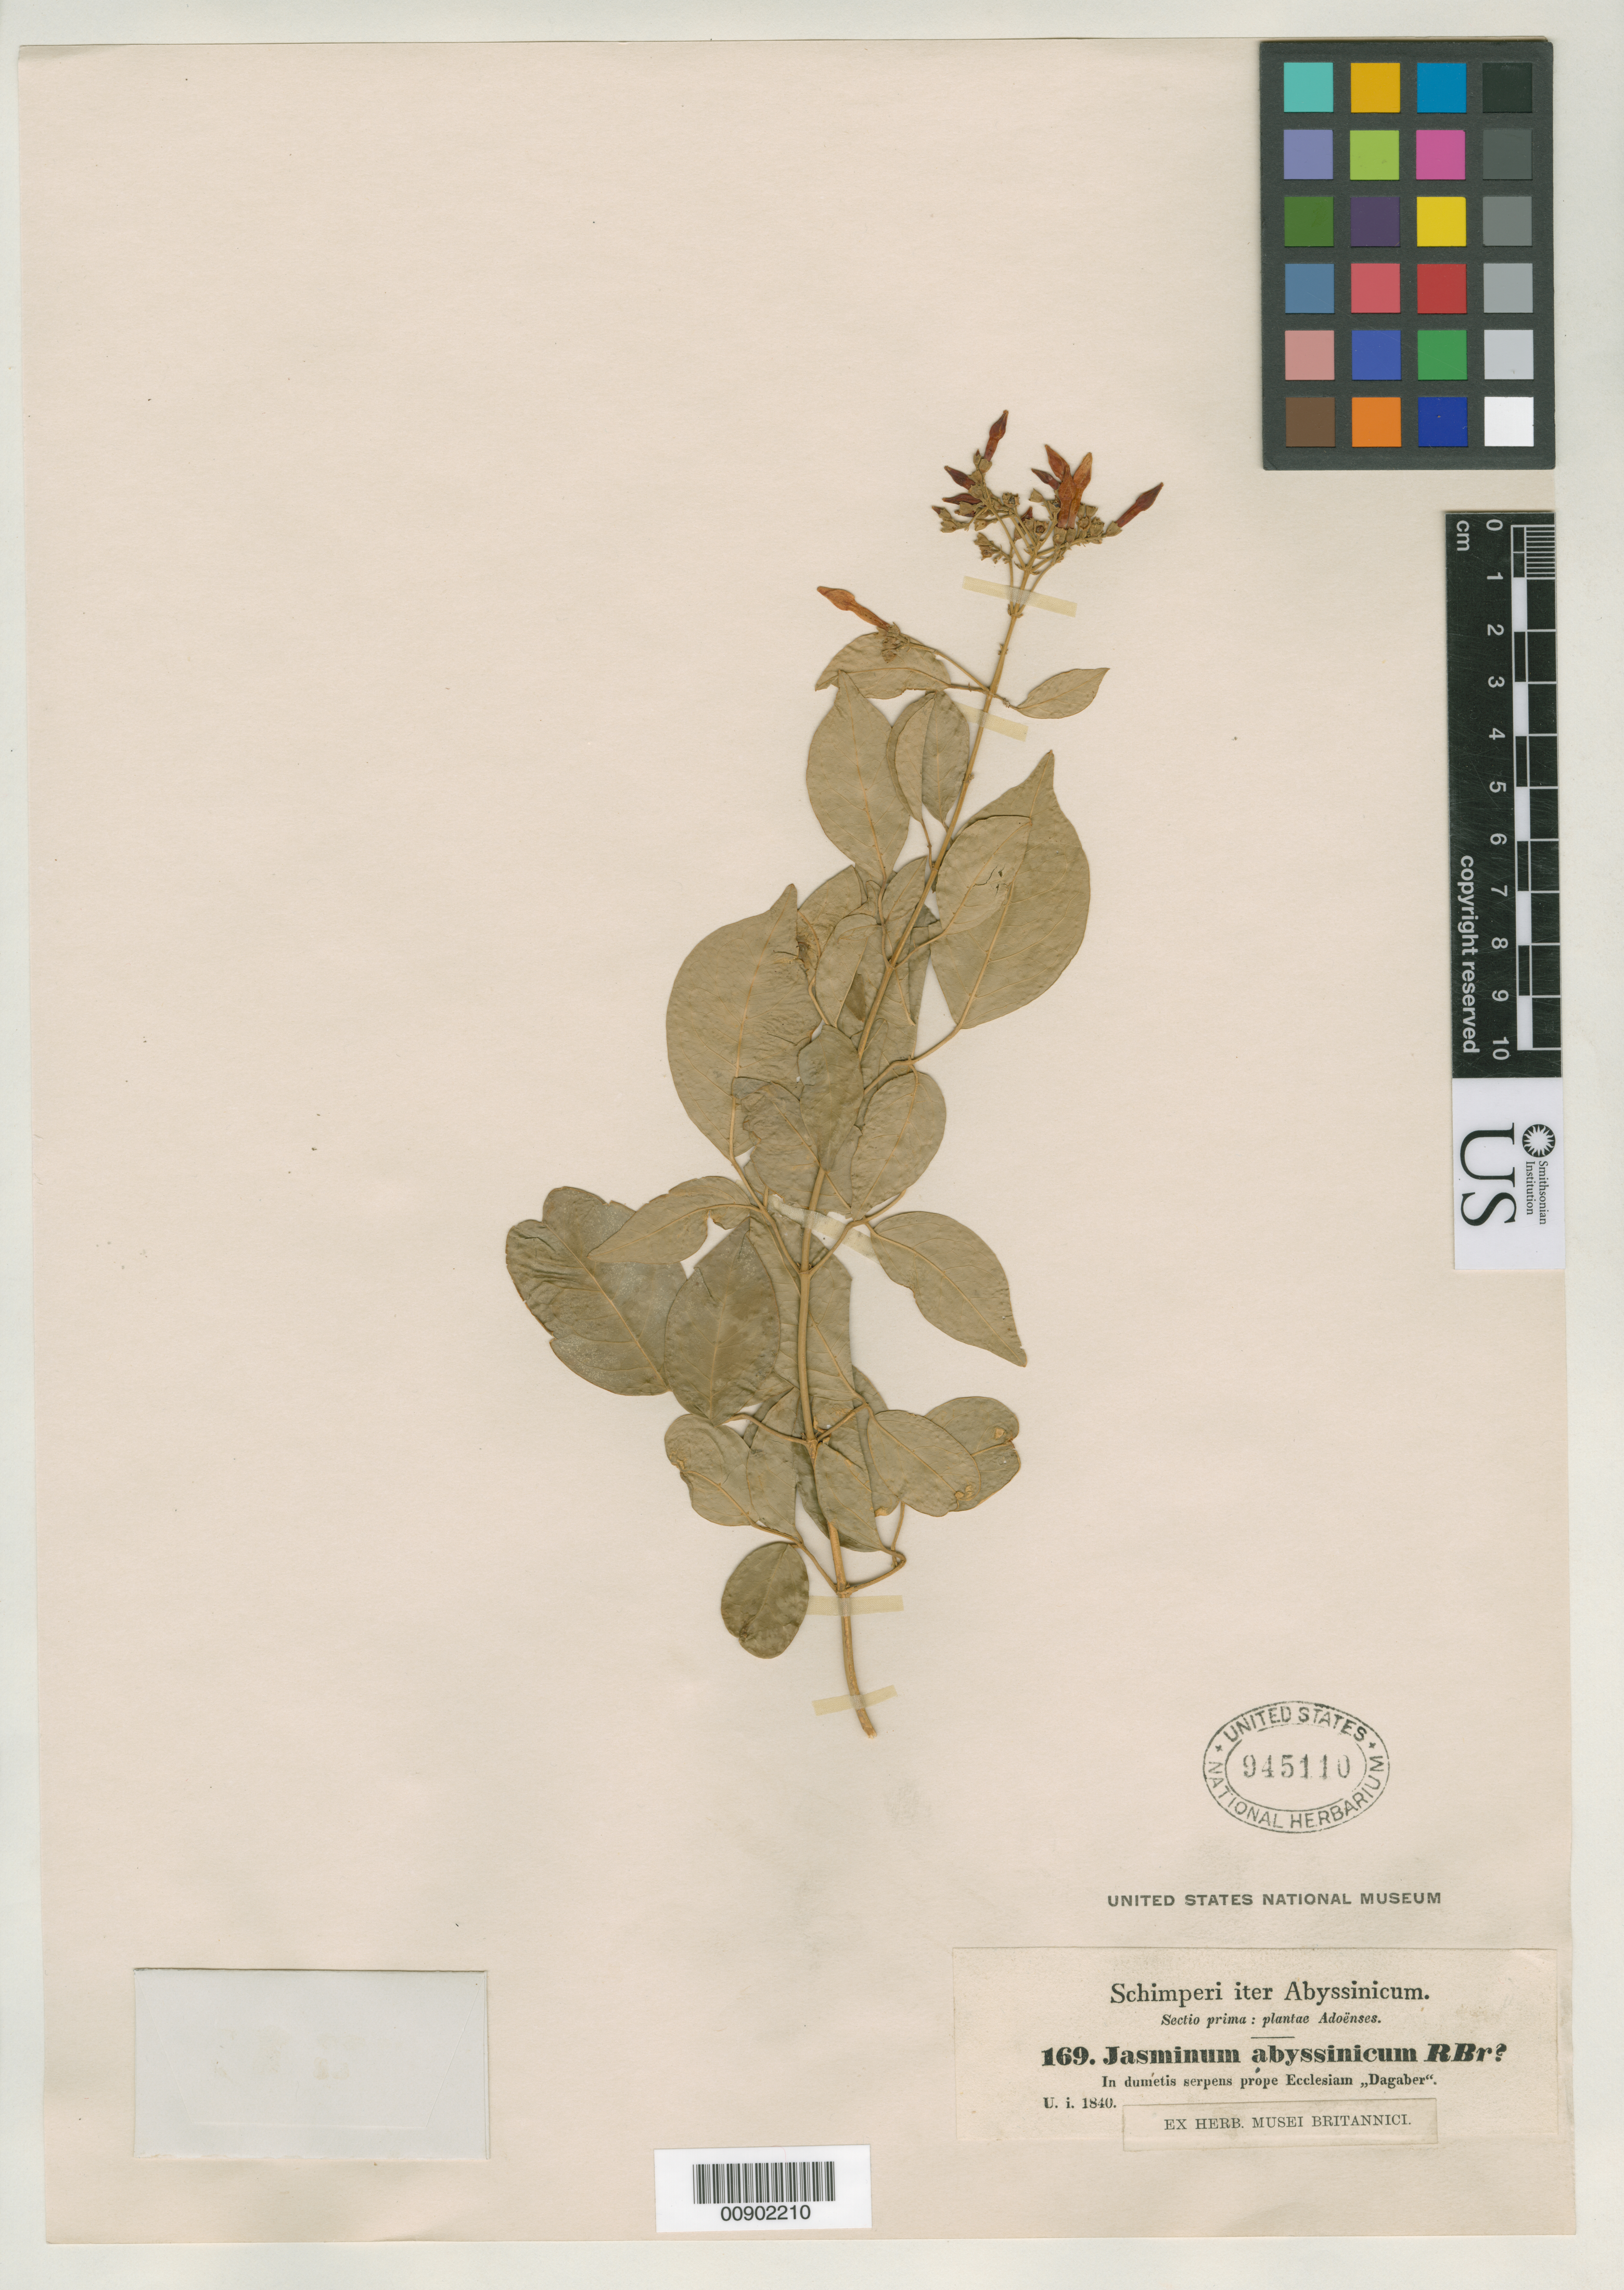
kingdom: Plantae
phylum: Tracheophyta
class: Magnoliopsida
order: Lamiales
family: Oleaceae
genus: Jasminum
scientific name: Jasminum abyssinicum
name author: Hochst. ex A. DC. in DC.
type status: Isotype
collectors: G. W. Schimper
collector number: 169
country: Ethiopia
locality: In dumetis serpens prope Ecclesiam "Dagaber".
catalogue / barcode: US 945110